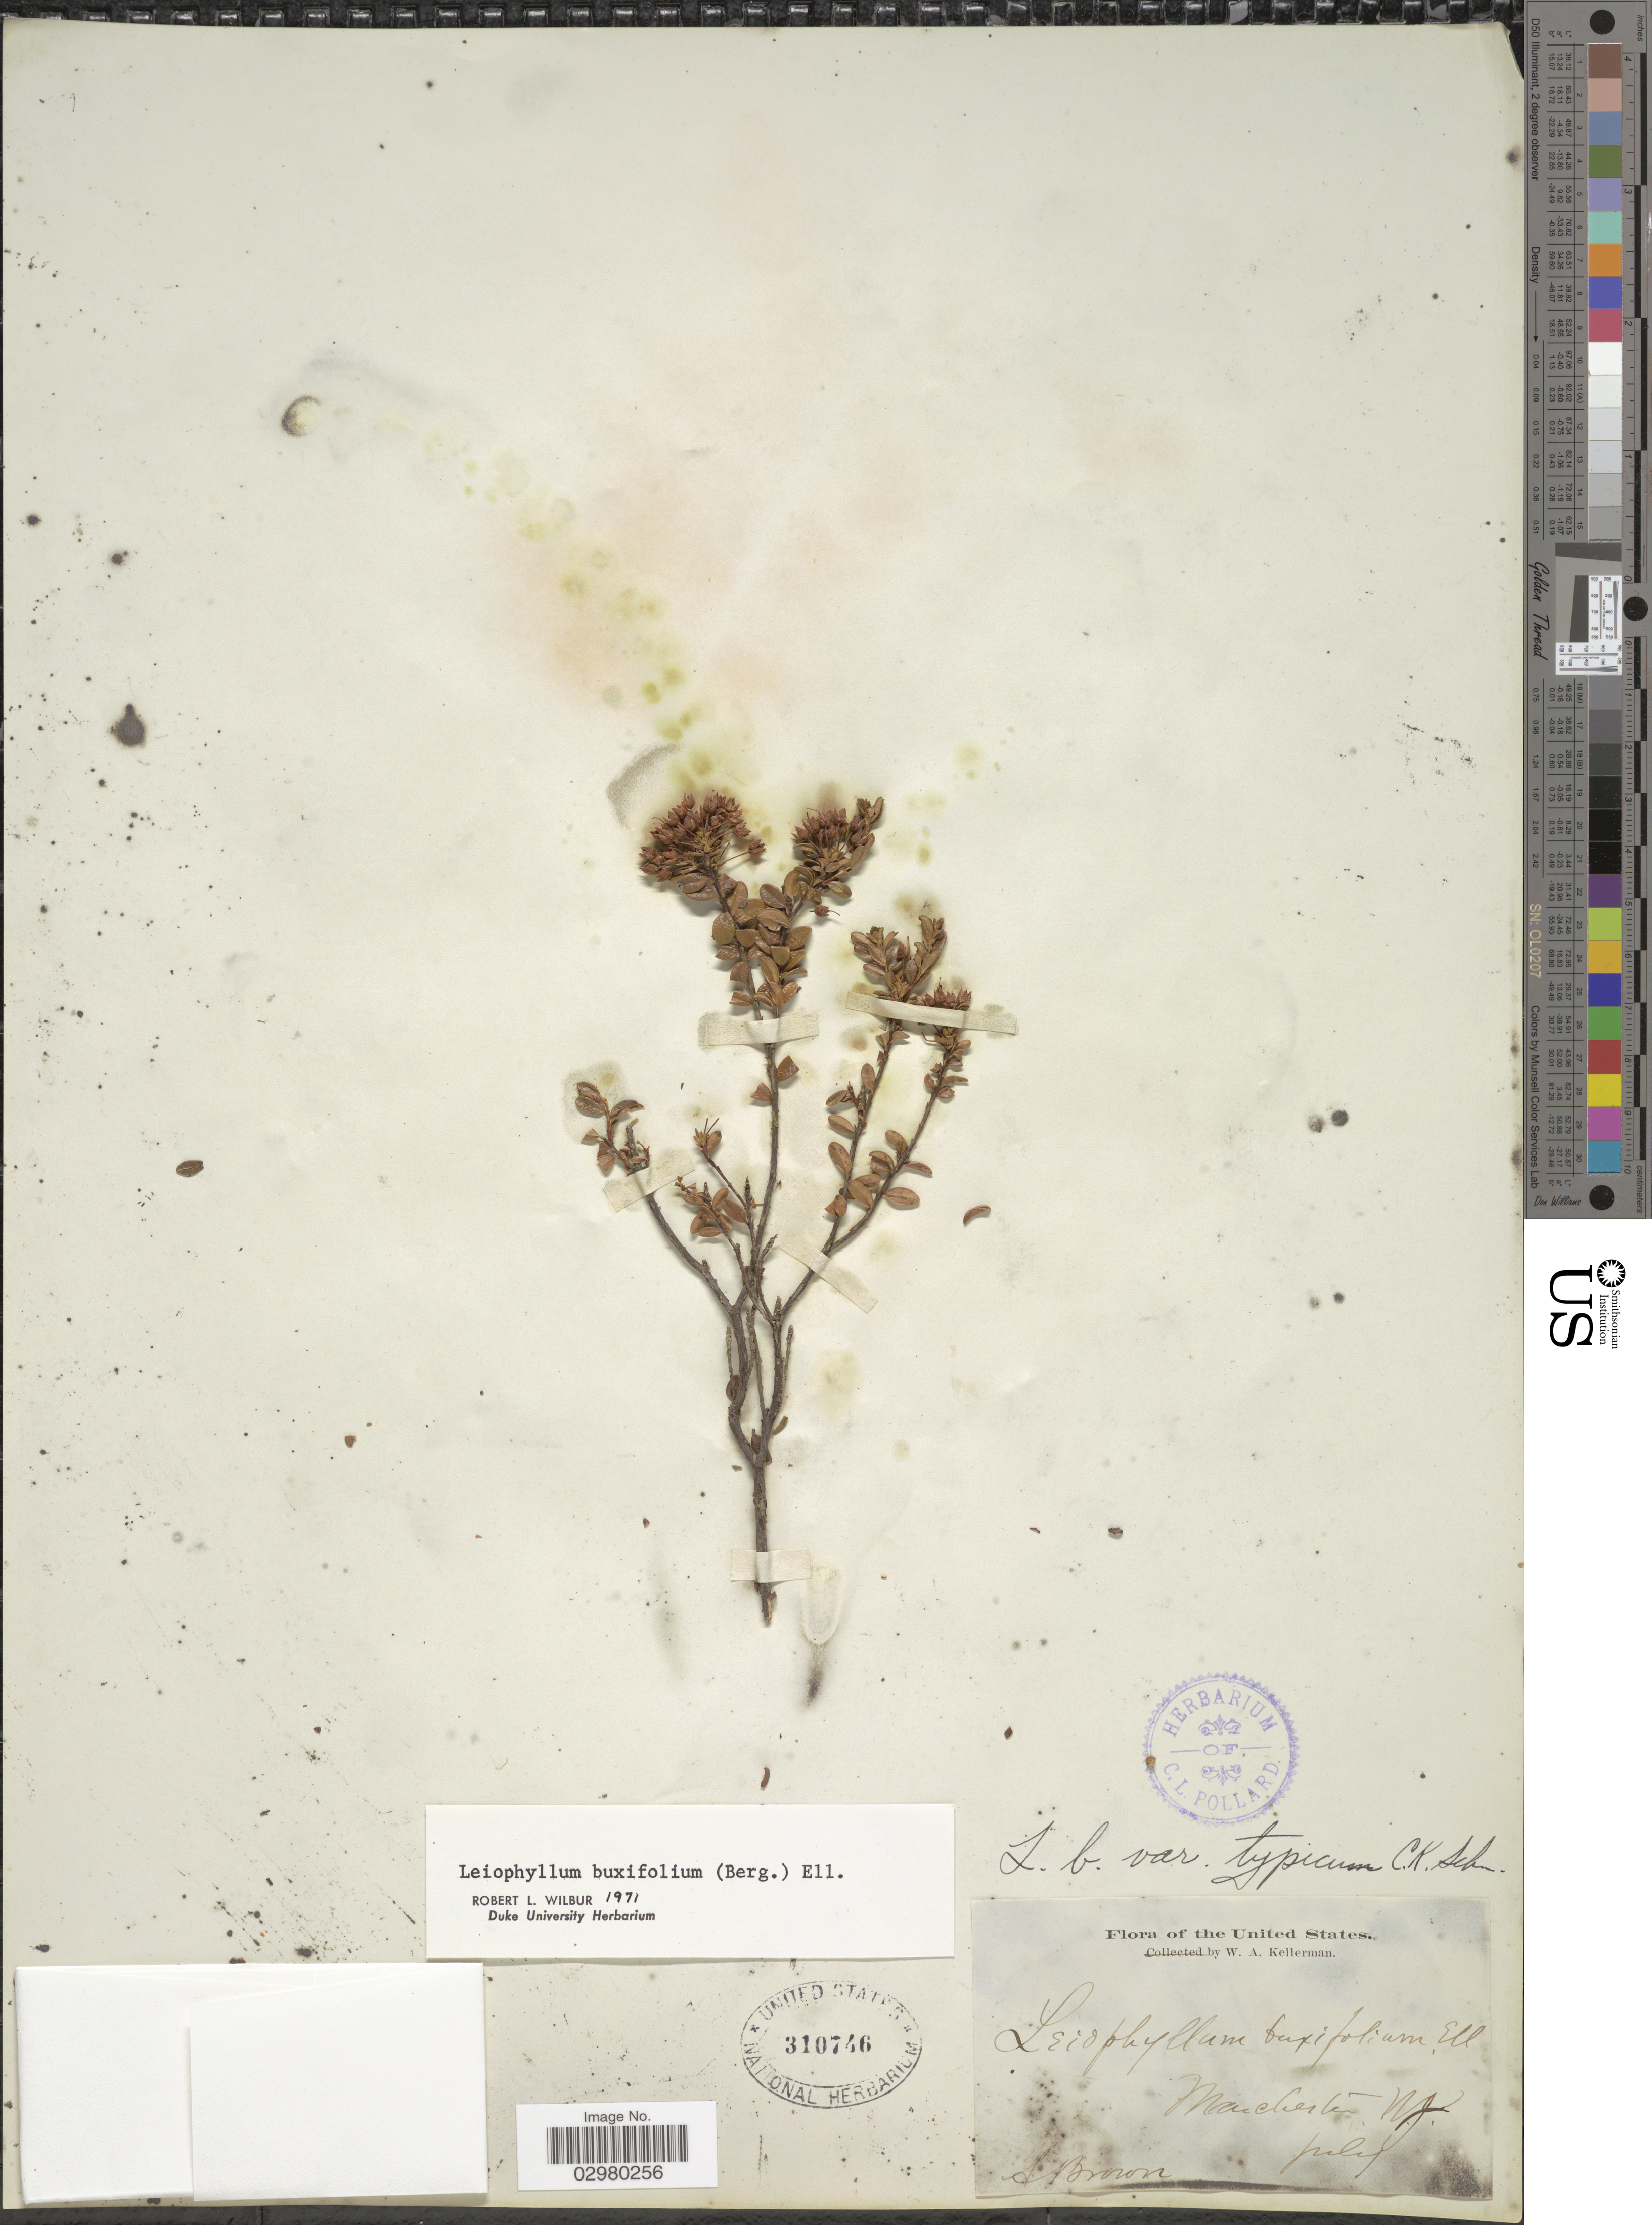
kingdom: Plantae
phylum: Tracheophyta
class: Magnoliopsida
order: Ericales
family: Ericaceae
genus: Leiophyllum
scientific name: Leiophyllum buxifolium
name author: (Bergius) Elliott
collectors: S. Brown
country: United States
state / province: New Jersey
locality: Manchester.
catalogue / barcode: US 310746